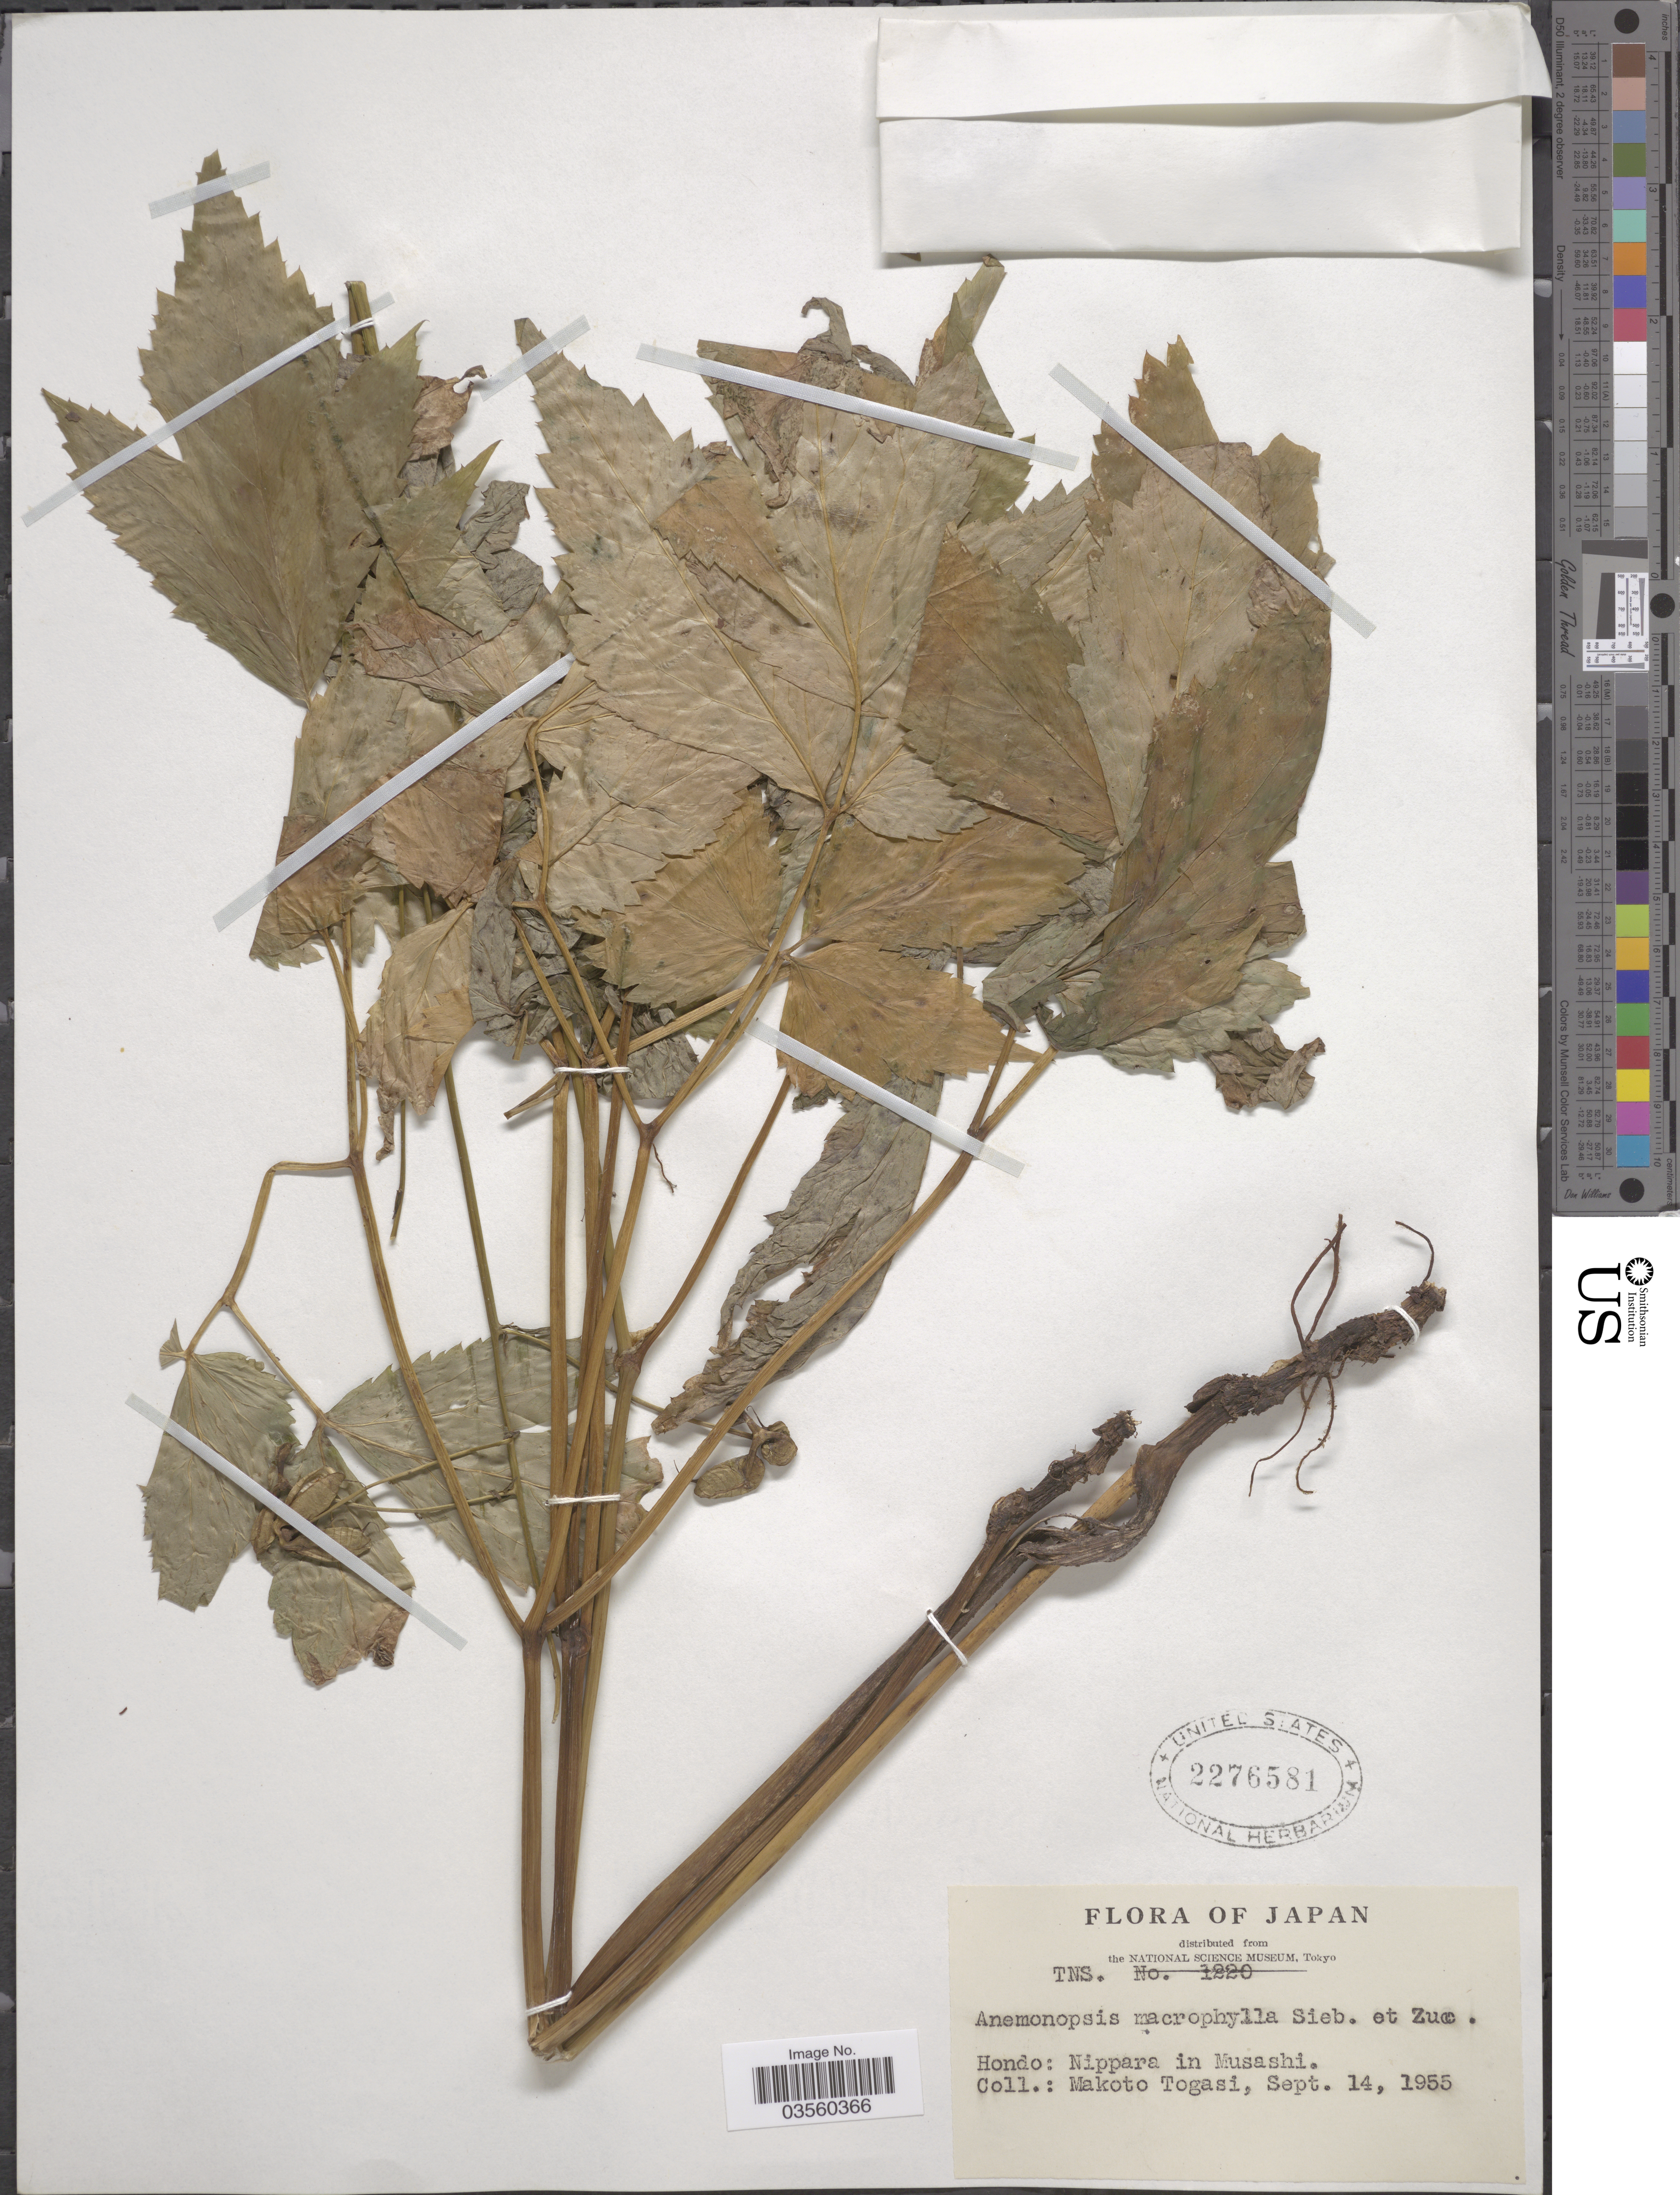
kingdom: Plantae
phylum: Tracheophyta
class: Magnoliopsida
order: Ranunculales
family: Ranunculaceae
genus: Anemonopsis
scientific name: Anemonopsis macrophylla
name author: Siebold & Zucc.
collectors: M. Togasi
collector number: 1220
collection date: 1955-09-14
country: Japan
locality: Hondo: Nippara in Musashi.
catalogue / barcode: US 2276581